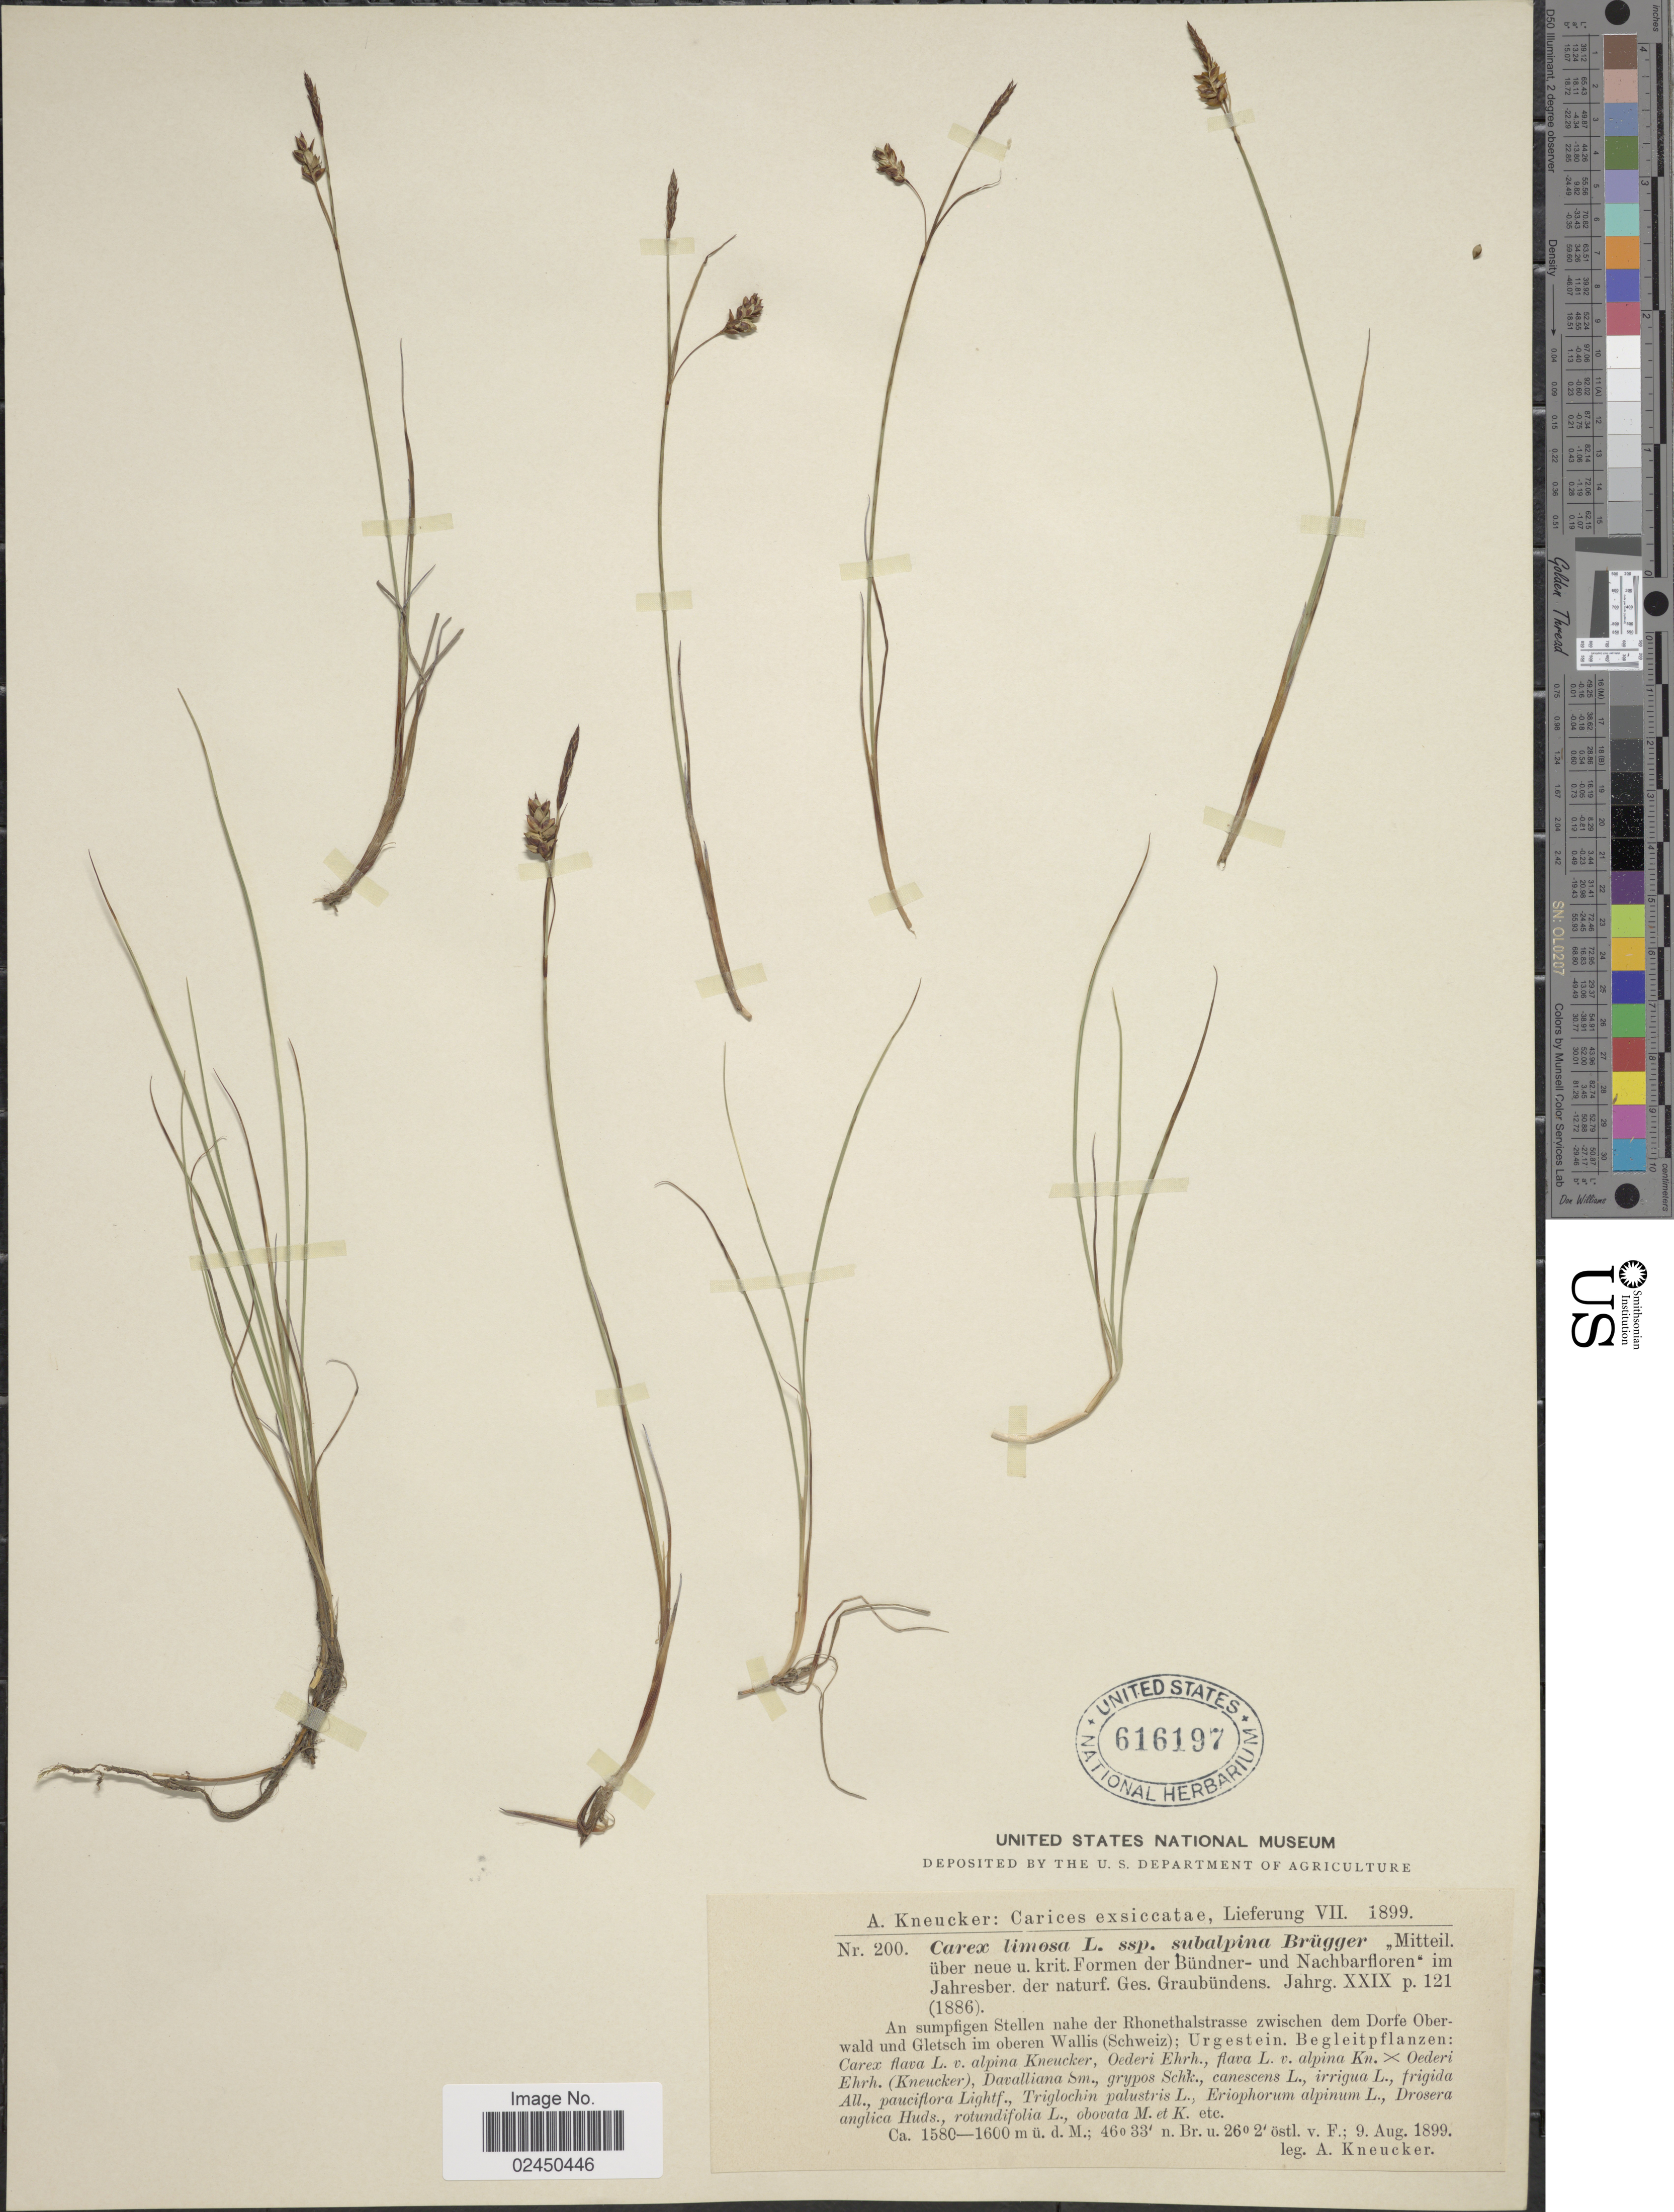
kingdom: Plantae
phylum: Tracheophyta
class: Liliopsida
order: Poales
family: Cyperaceae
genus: Carex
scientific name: Carex limosa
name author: L.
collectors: A. Kneucker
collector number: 200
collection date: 1899-08-09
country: Switzerland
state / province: Valais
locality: An sumpfigen Stellen nahe der Rhonethalstrasse zwischen dem Dorfe Oberwald und Gletsch im oberen Wallis (Schweiz): Urgestein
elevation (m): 1580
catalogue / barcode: US 616197